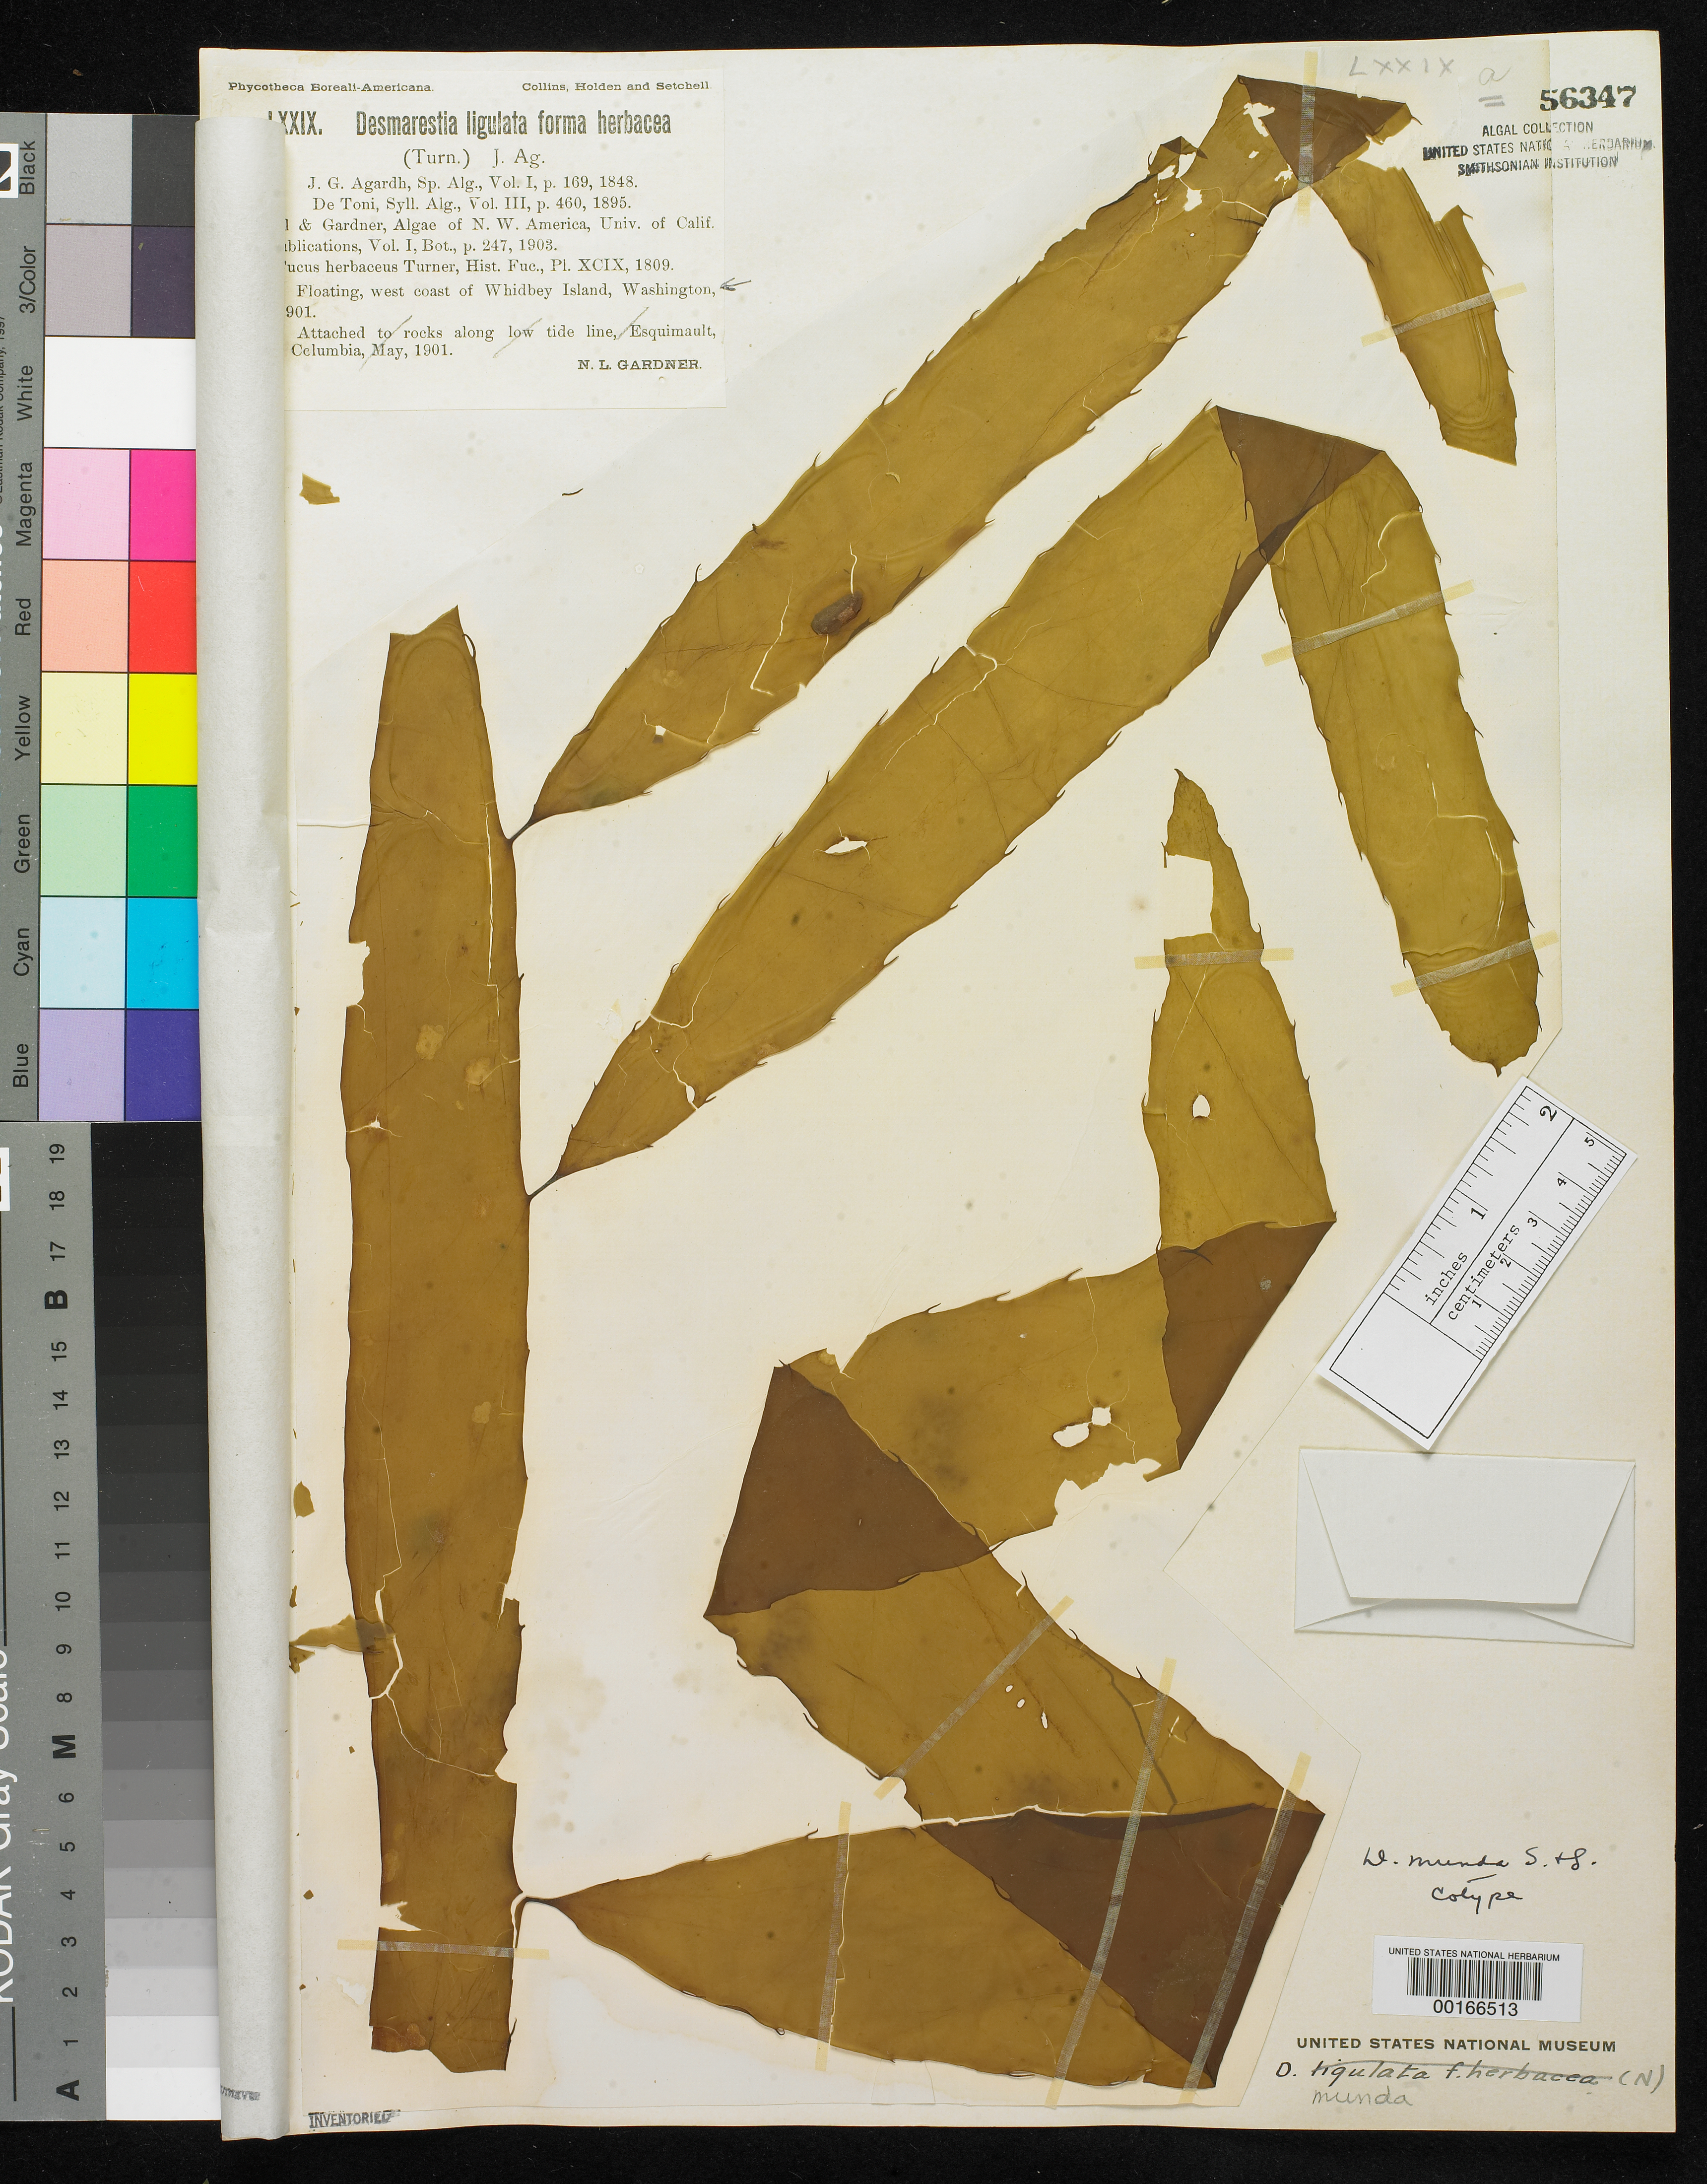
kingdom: Chromista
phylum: Ochrophyta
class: Phaeophyceae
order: Desmarestiales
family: Desmarestiaceae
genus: Desmarestia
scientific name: Desmarestia munda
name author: Setch. & N.L. Gardner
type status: Syntype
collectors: N. Gardner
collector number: PB-A LXXIXA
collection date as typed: Jun 1901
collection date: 1901-06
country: United States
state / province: Washington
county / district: Island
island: Whidbey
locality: West coast.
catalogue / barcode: US 56347